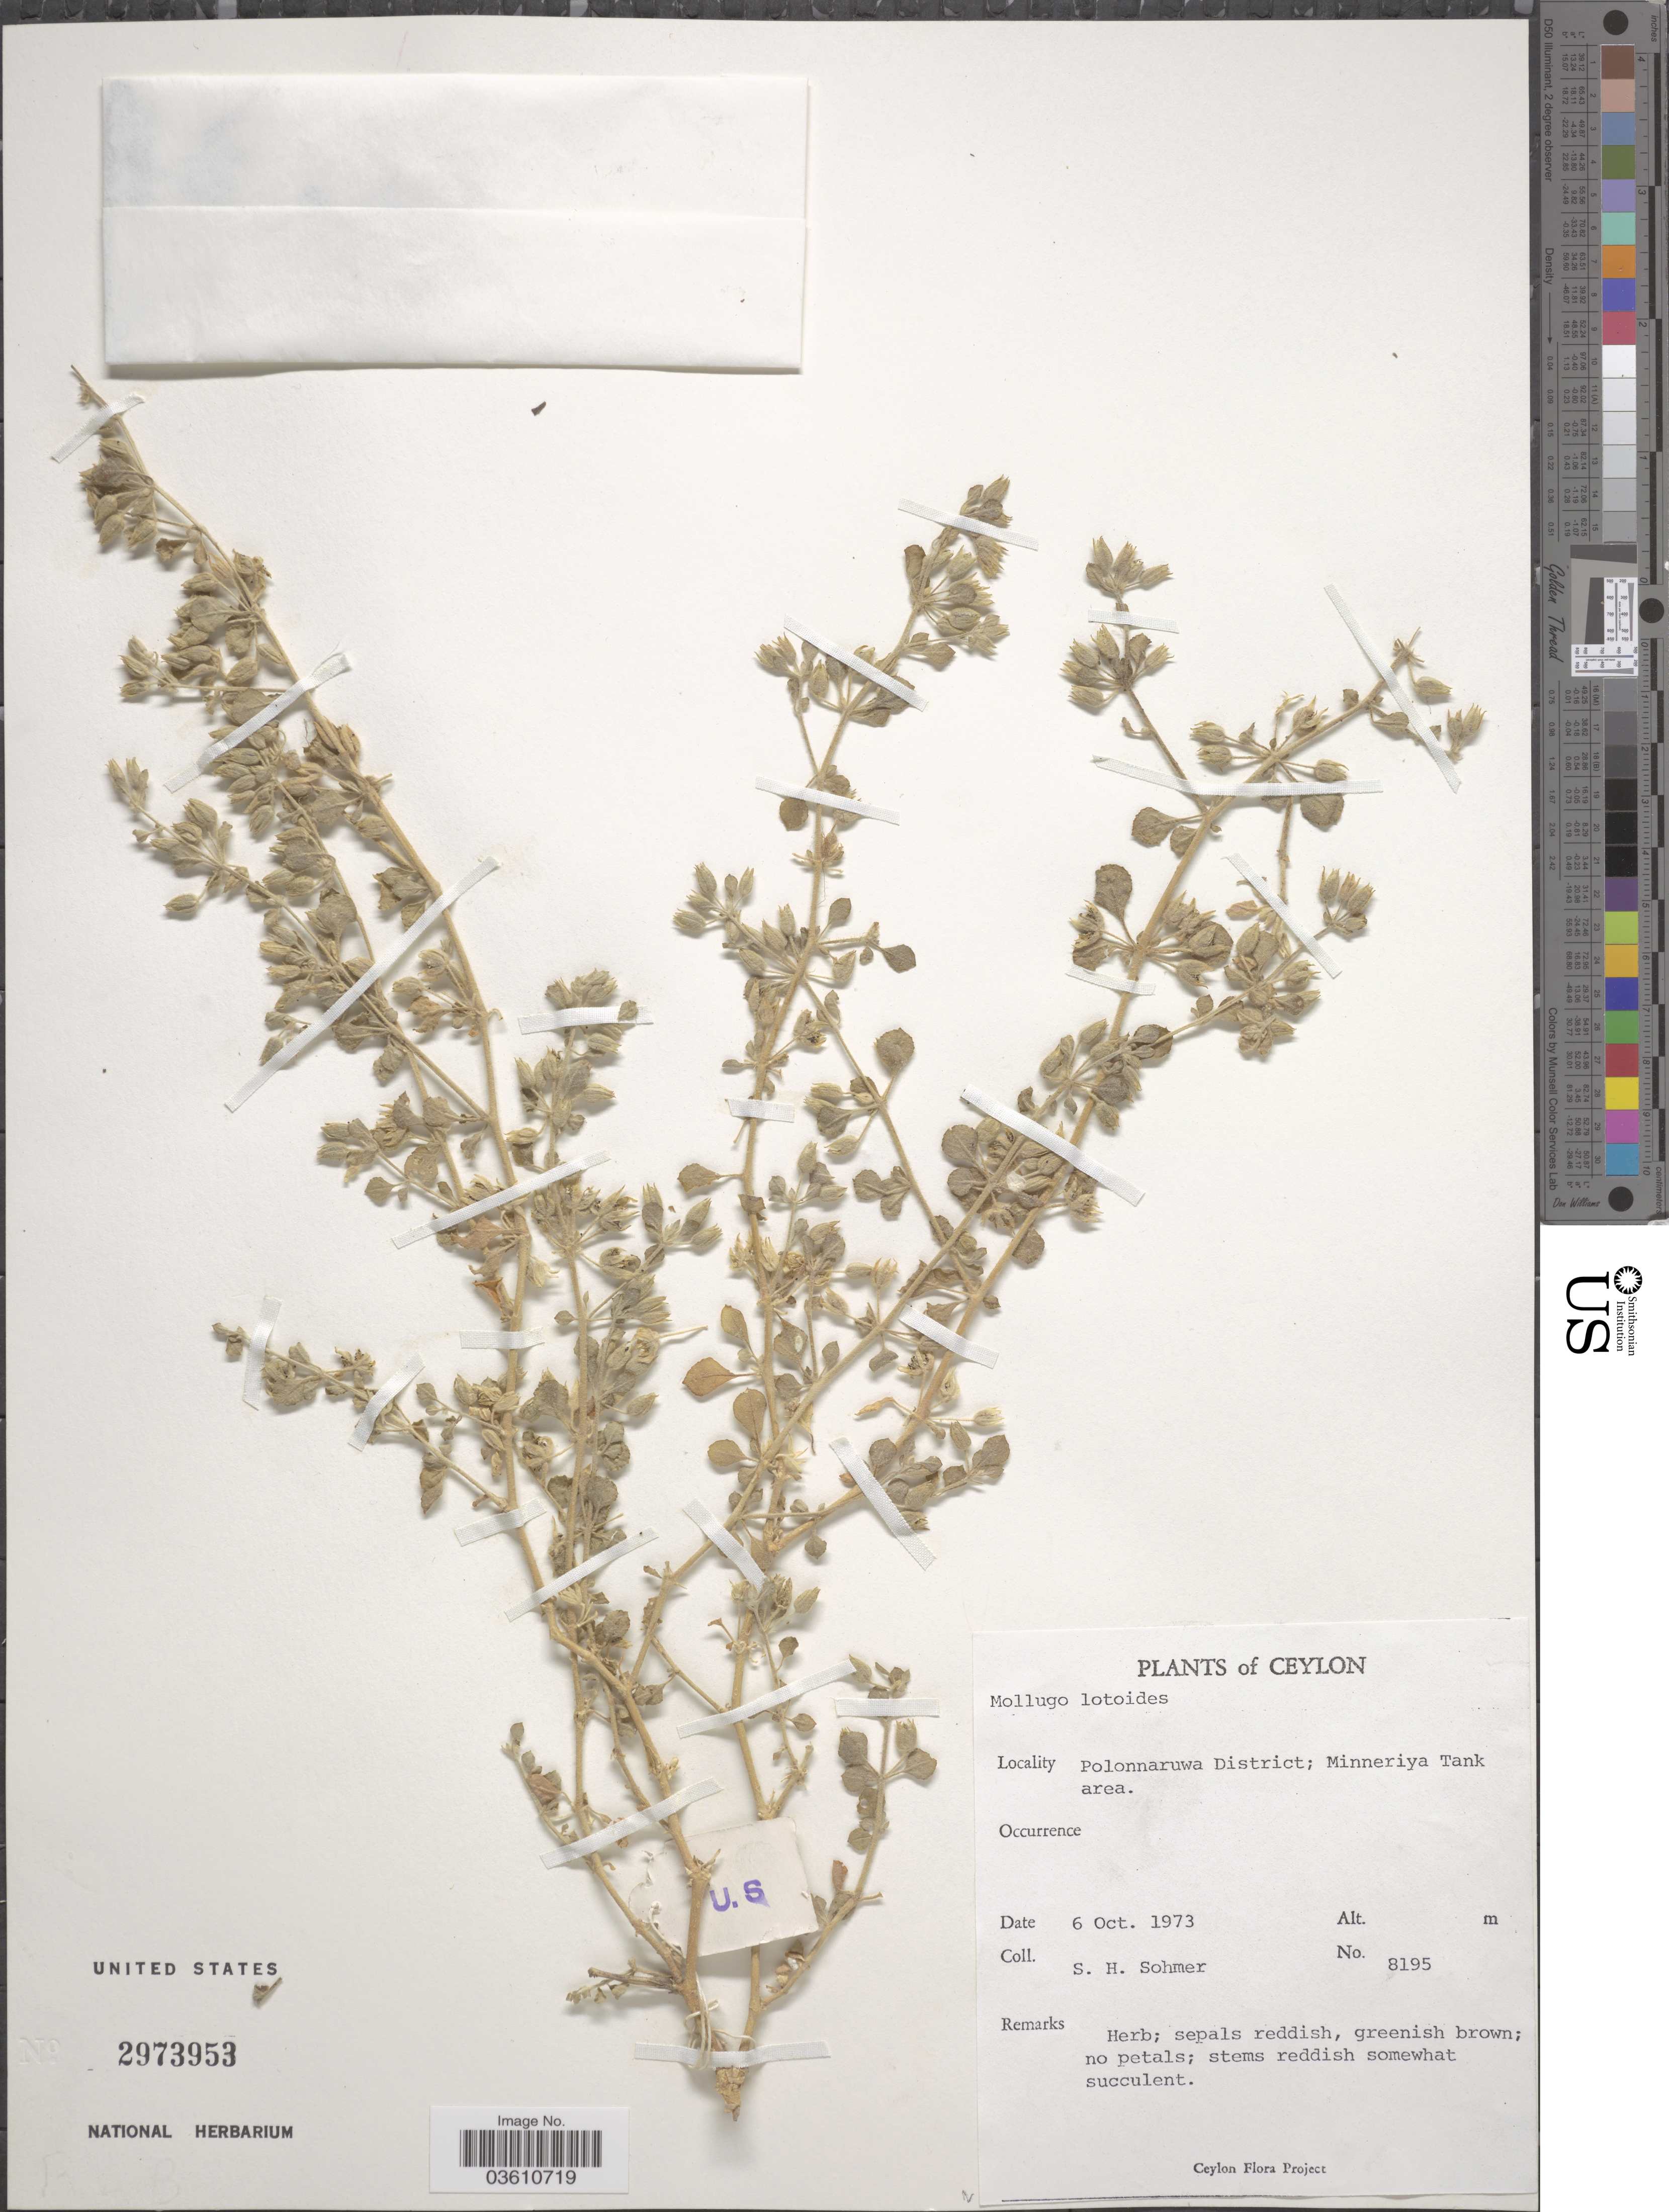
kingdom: Plantae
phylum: Tracheophyta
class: Magnoliopsida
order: Caryophyllales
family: Molluginaceae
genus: Glinus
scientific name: Glinus lotoides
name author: L.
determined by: Strong, Mark T., (BOT), Smithsonian Institution - National Museum of Natural History (UNITED STATES)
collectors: S. H. Sohmer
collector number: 8195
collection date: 1973-10-06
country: Sri Lanka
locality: Ceylon. Polonnaruwa District; Minneriya Tank area.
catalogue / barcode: US 2973953